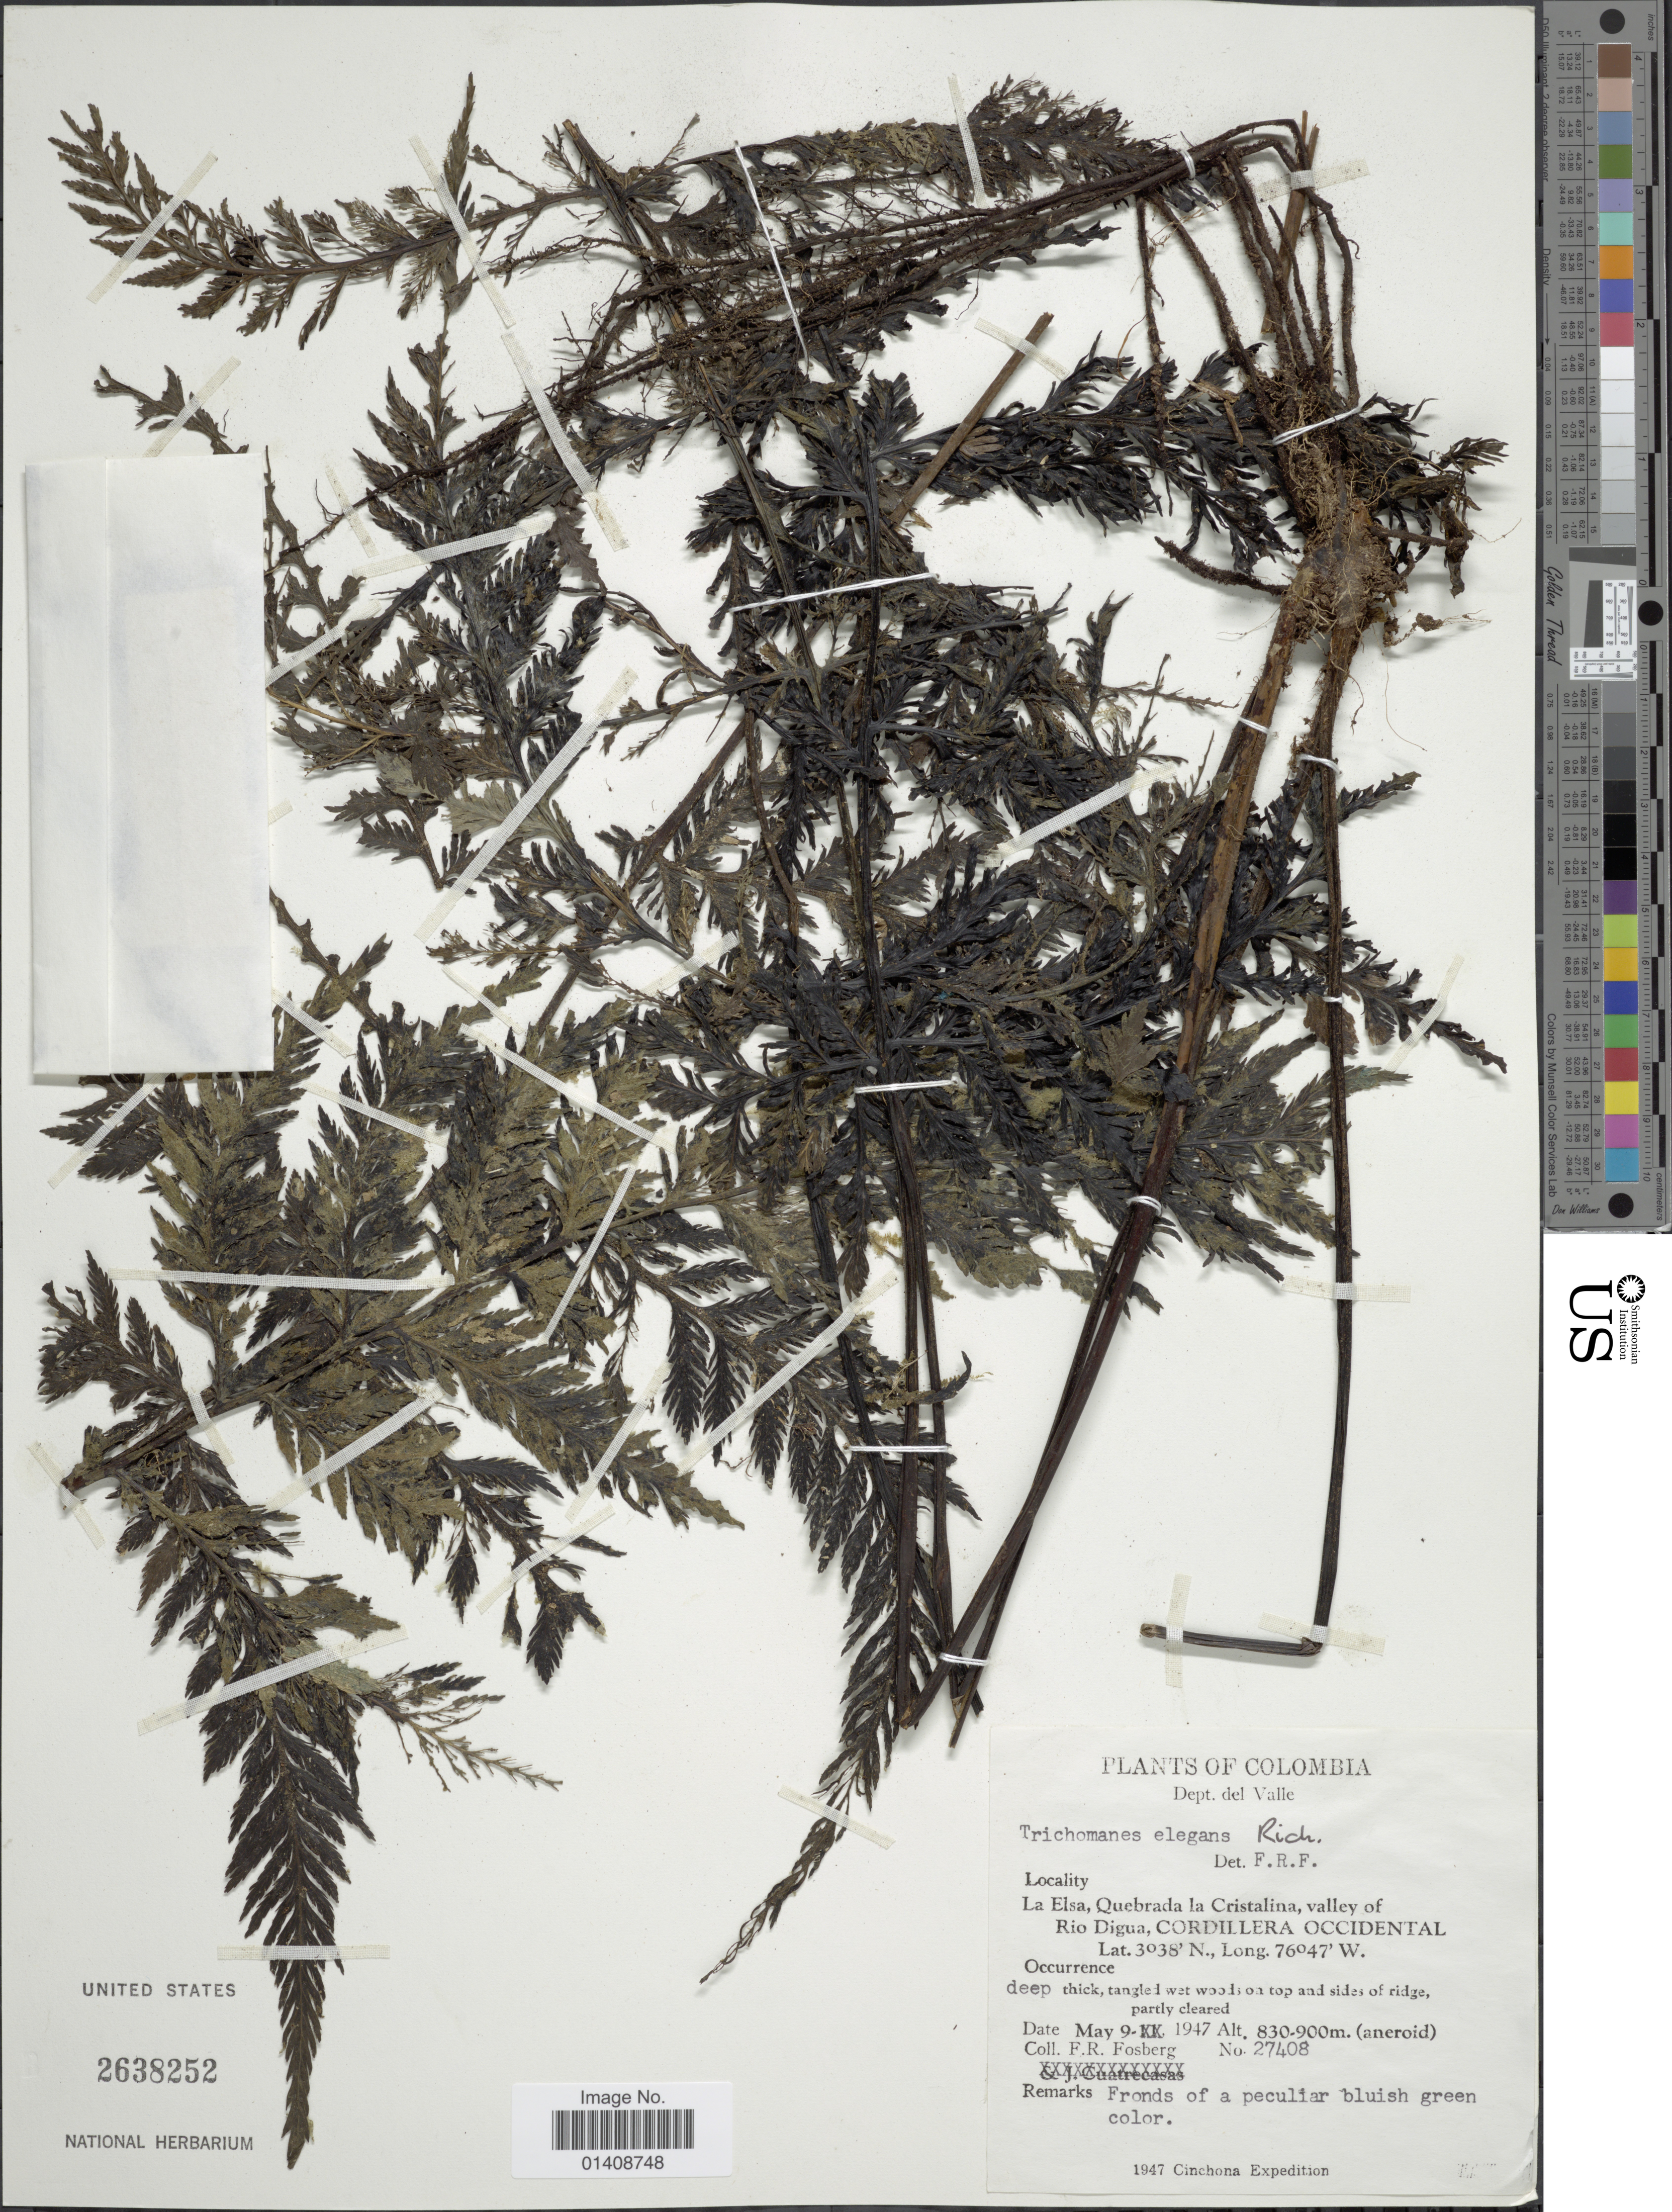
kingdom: Plantae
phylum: Tracheophyta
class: Polypodiopsida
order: Hymenophyllales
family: Hymenophyllaceae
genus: Trichomanes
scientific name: Trichomanes elegans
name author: Rich.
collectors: F. R. Fosberg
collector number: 27408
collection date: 1947-05-09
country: Colombia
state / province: Valle del Cauca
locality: Dept. del Valle. La Elsa, Quebrada la Cristalina, valley of Rio Digua, Cordillera Occidental.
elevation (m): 830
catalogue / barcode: US 2638252